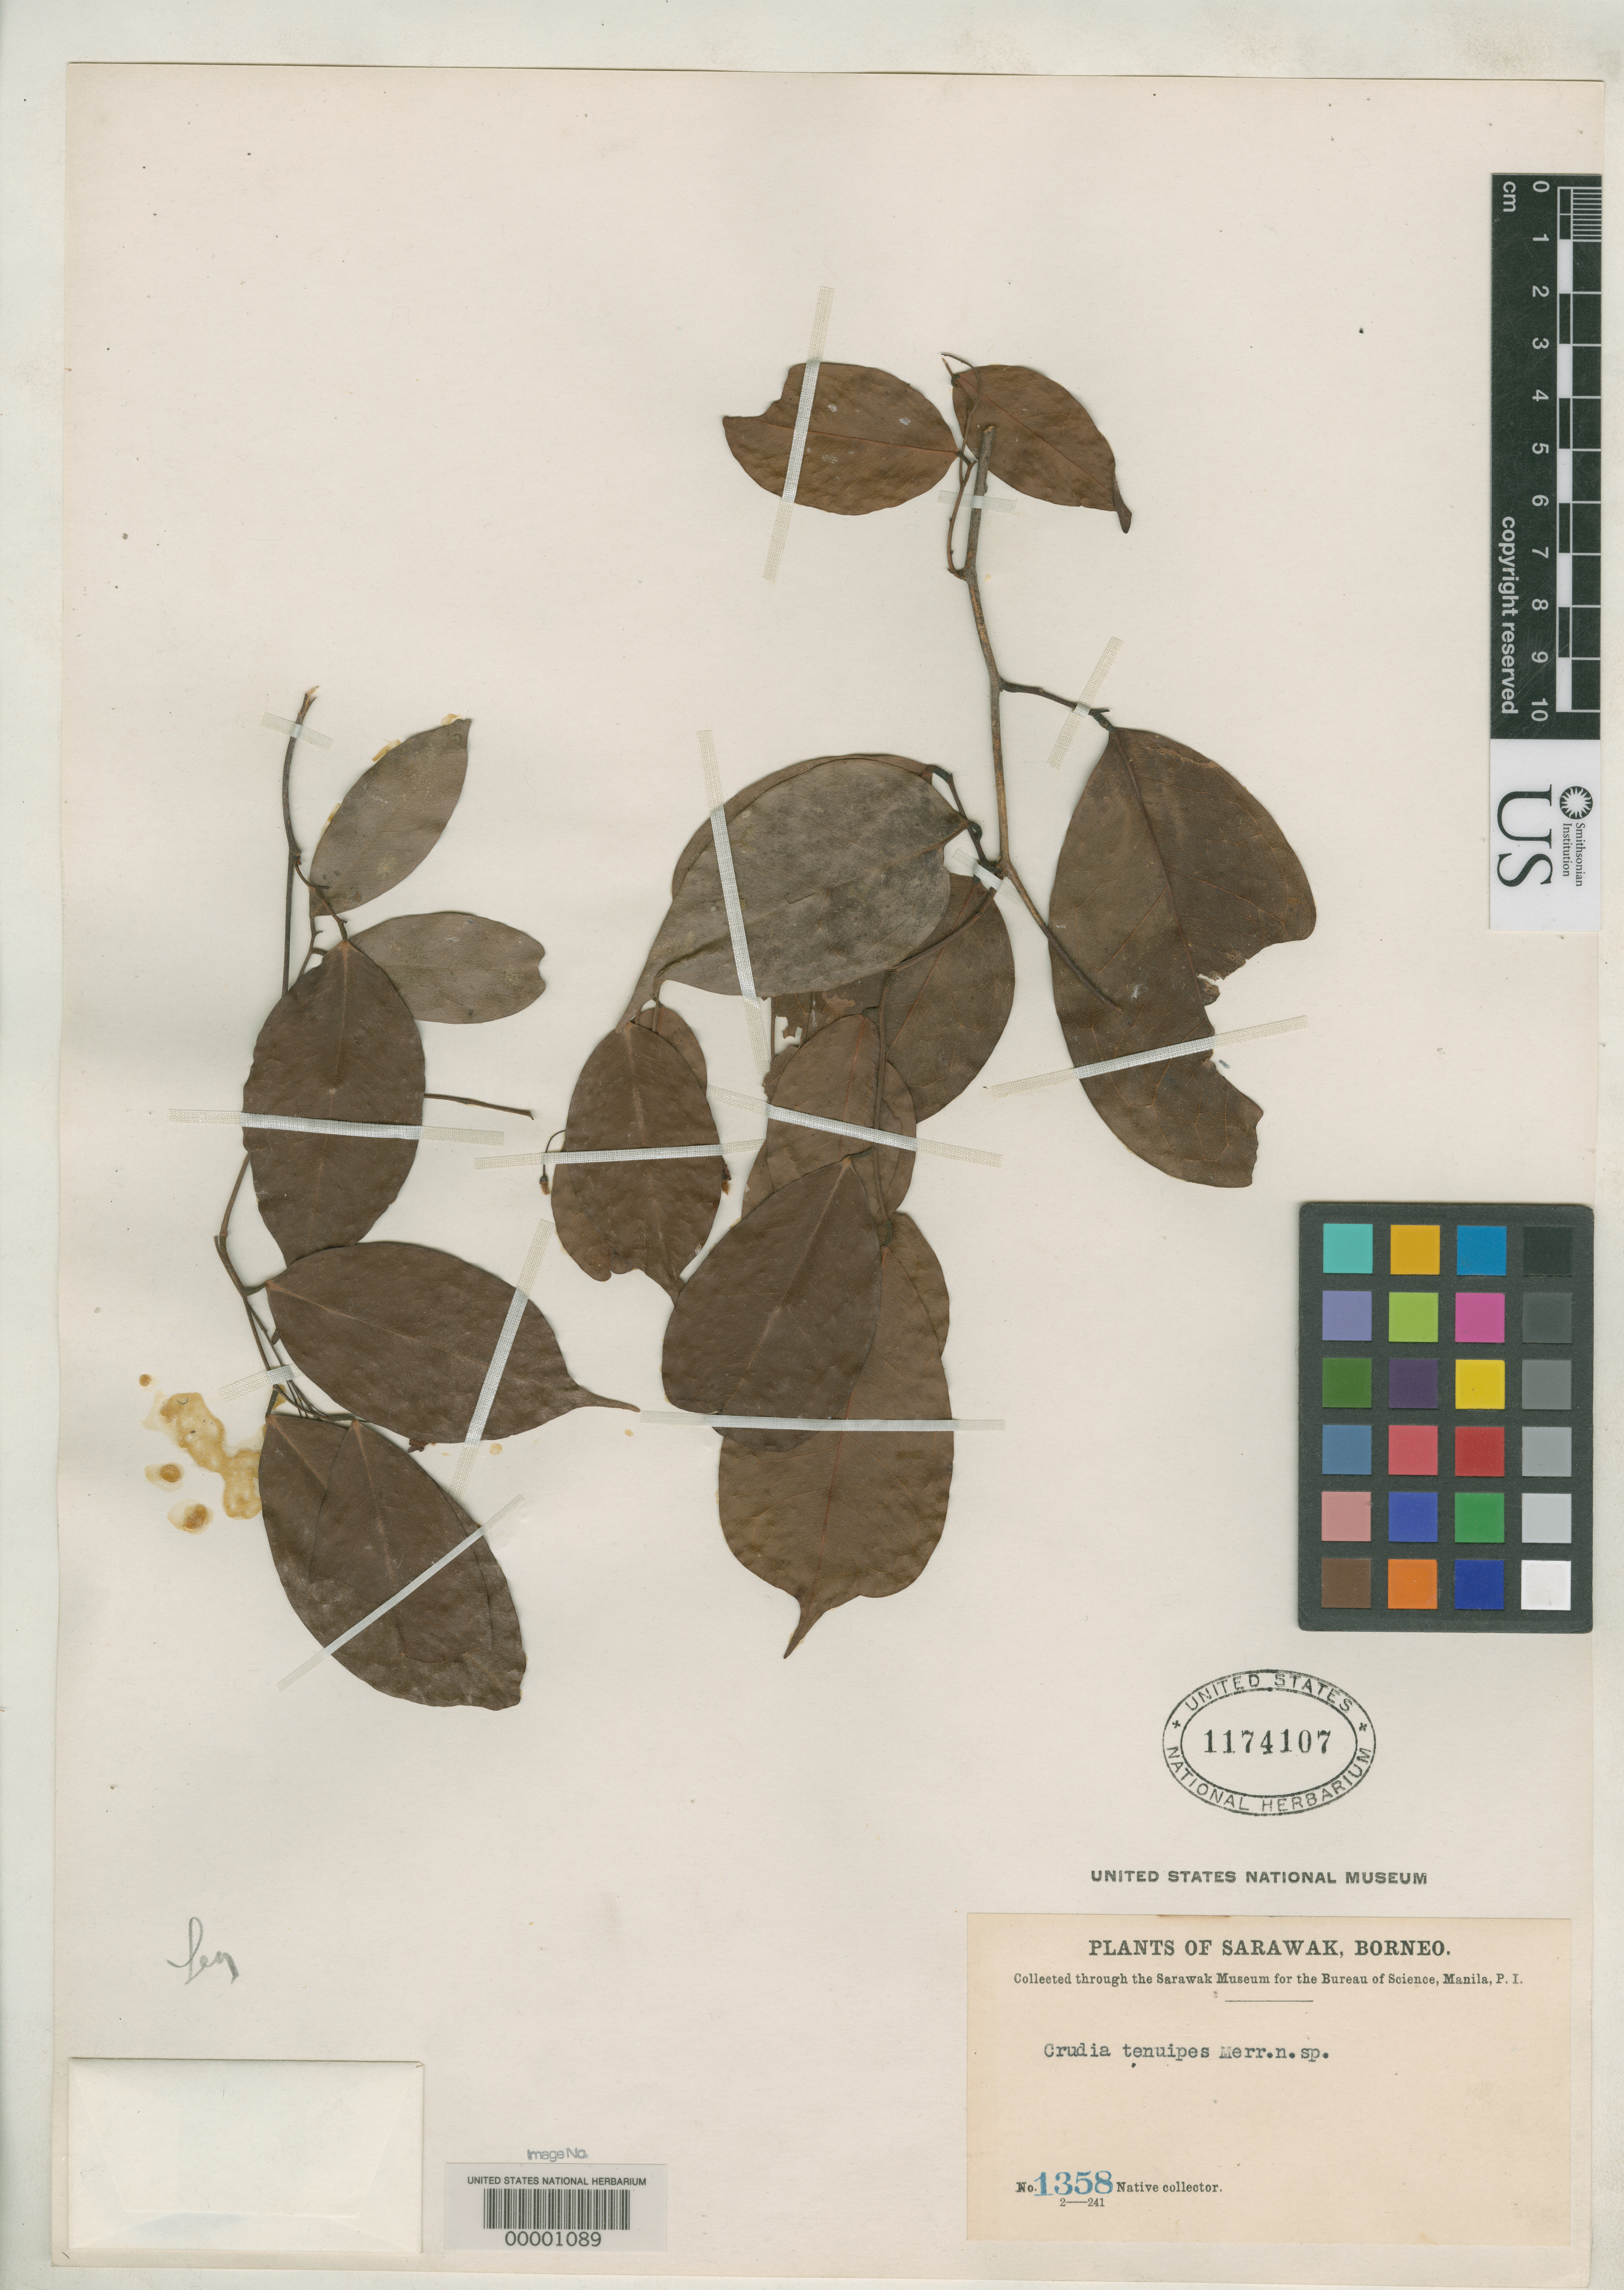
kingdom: Plantae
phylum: Tracheophyta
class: Magnoliopsida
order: Fabales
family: Fabaceae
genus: Crudia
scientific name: Crudia tenuipes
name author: Merr.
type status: Isotype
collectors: Native collector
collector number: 1358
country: Malaysia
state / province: Sarawak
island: Borneo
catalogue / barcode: US 1174107